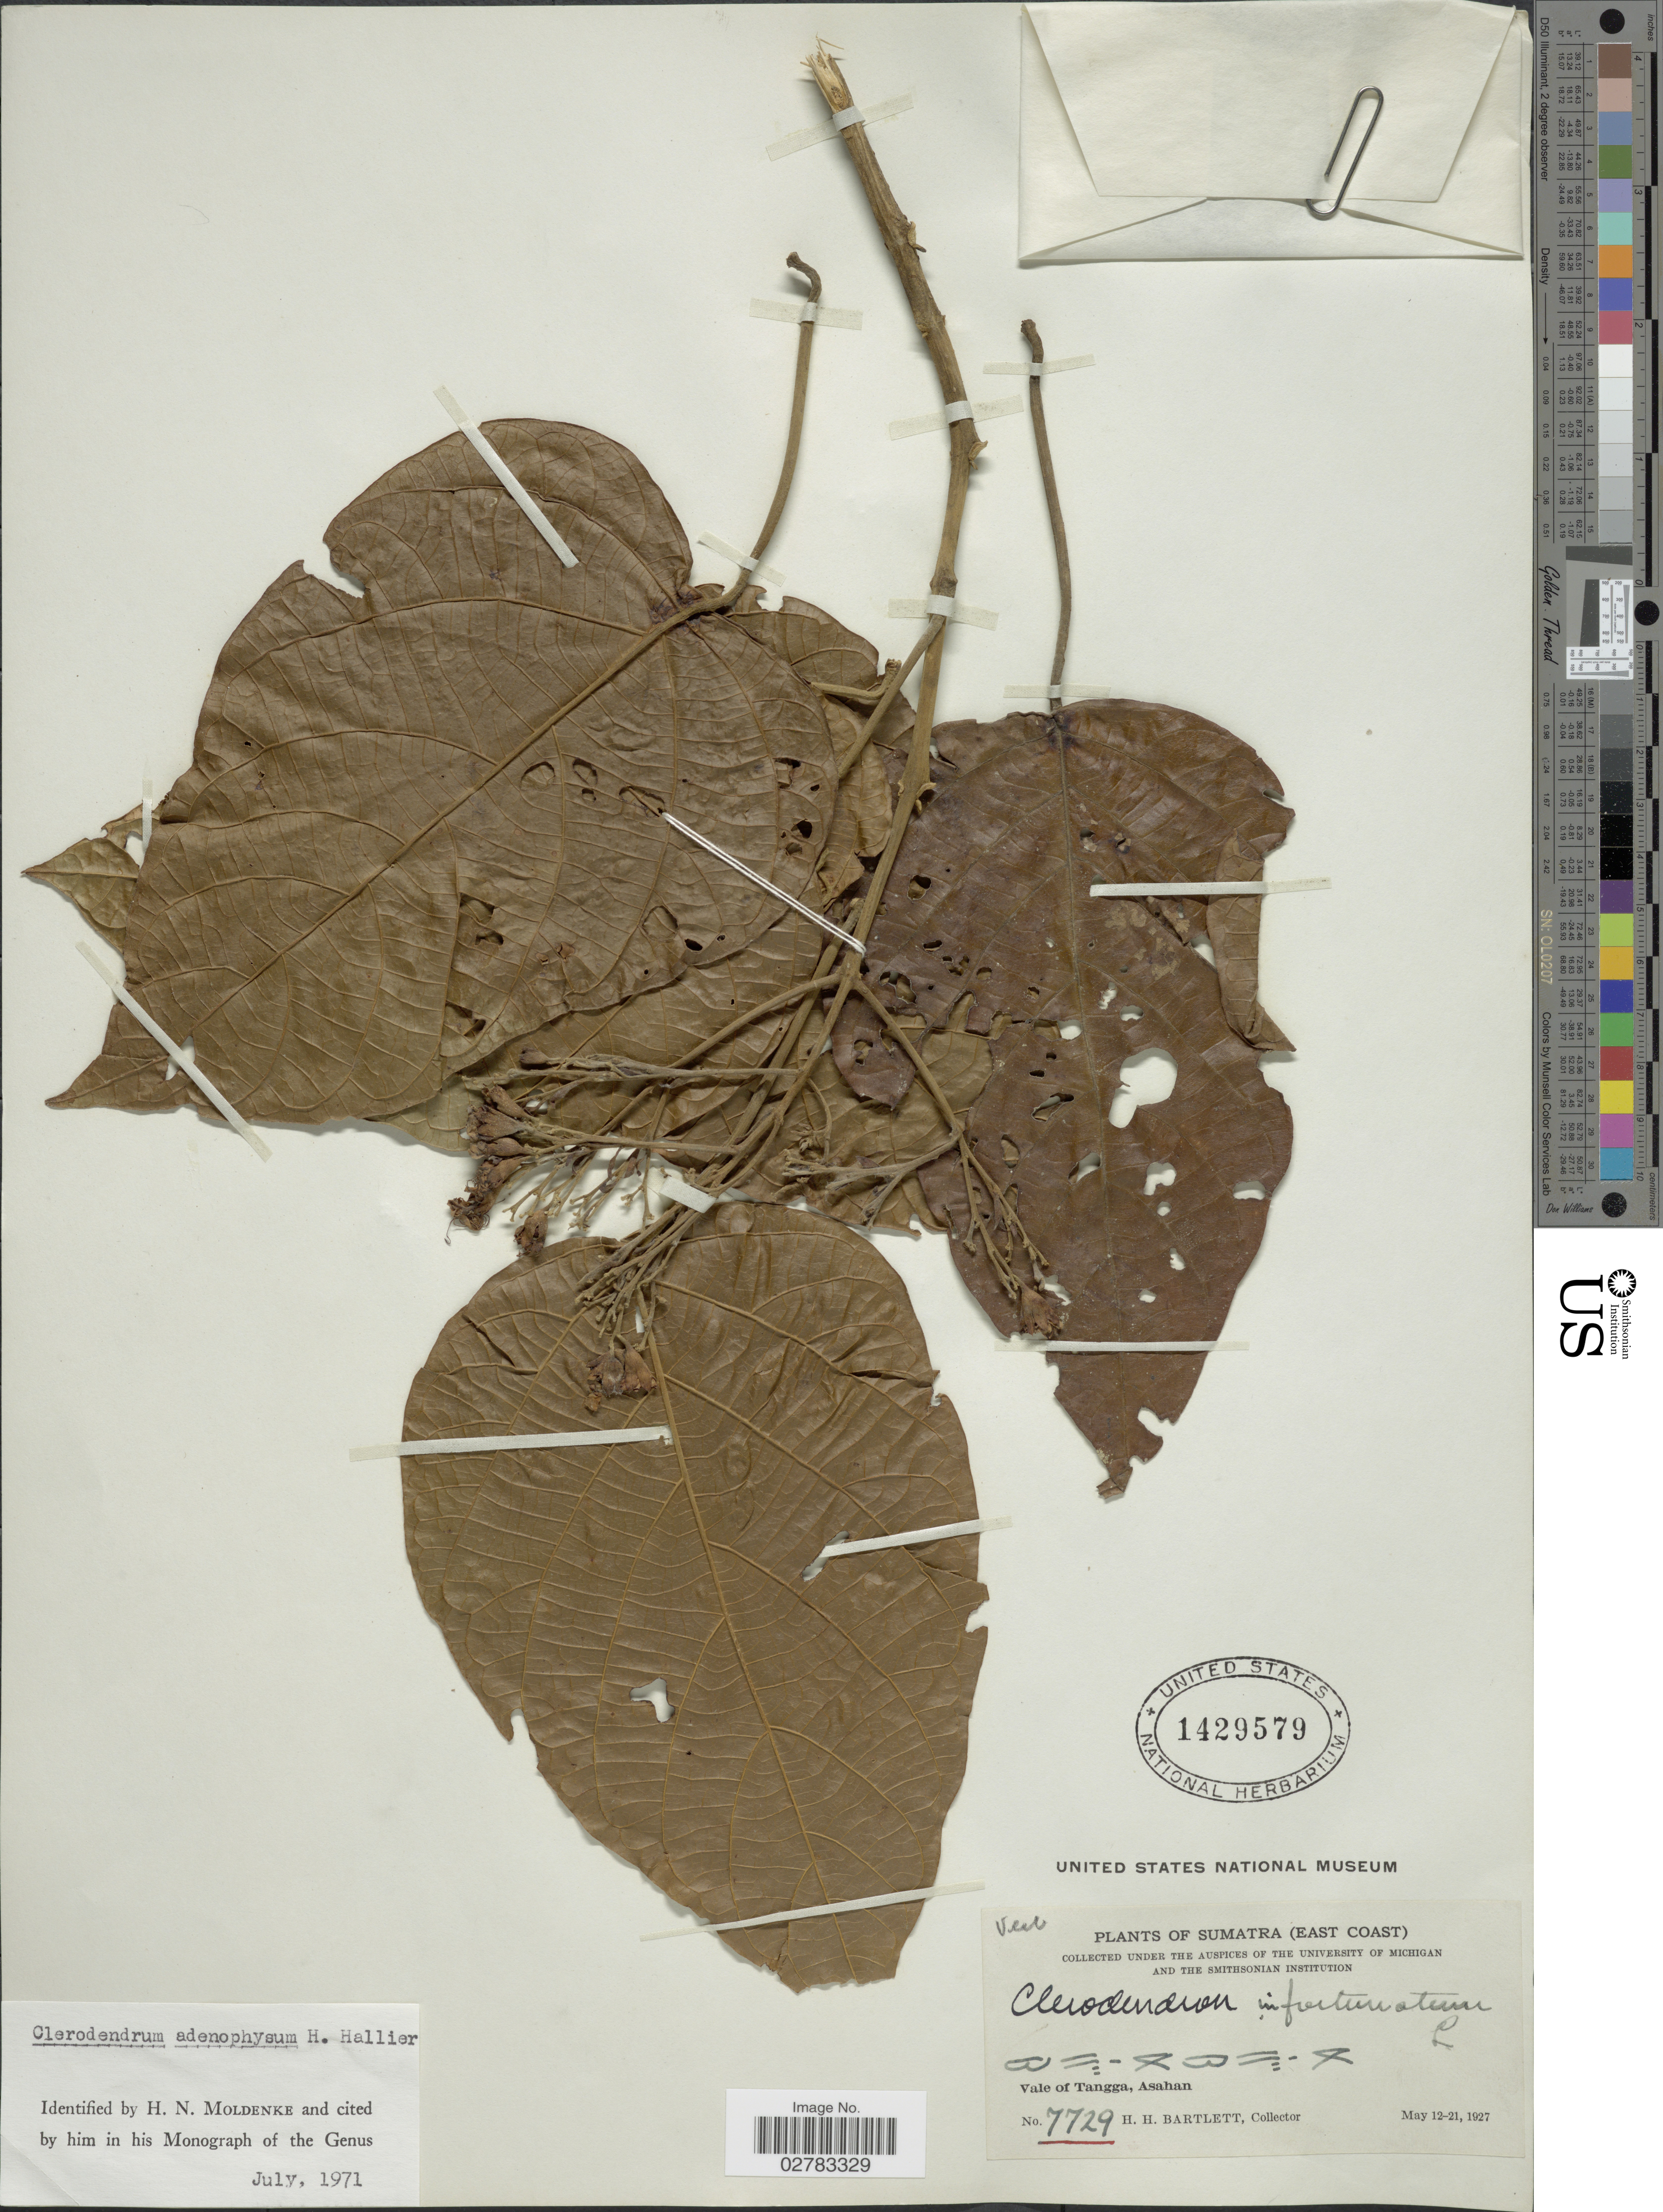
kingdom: Plantae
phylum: Tracheophyta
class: Magnoliopsida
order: Lamiales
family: Lamiaceae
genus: Clerodendrum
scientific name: Clerodendrum adenophysum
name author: Hall.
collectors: H. H. Bartlett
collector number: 7729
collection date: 1927-05-12/1927-05-21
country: Indonesia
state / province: Sumatra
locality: East Coast, Vale of Tangga, Asahan.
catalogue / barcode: US 1429579